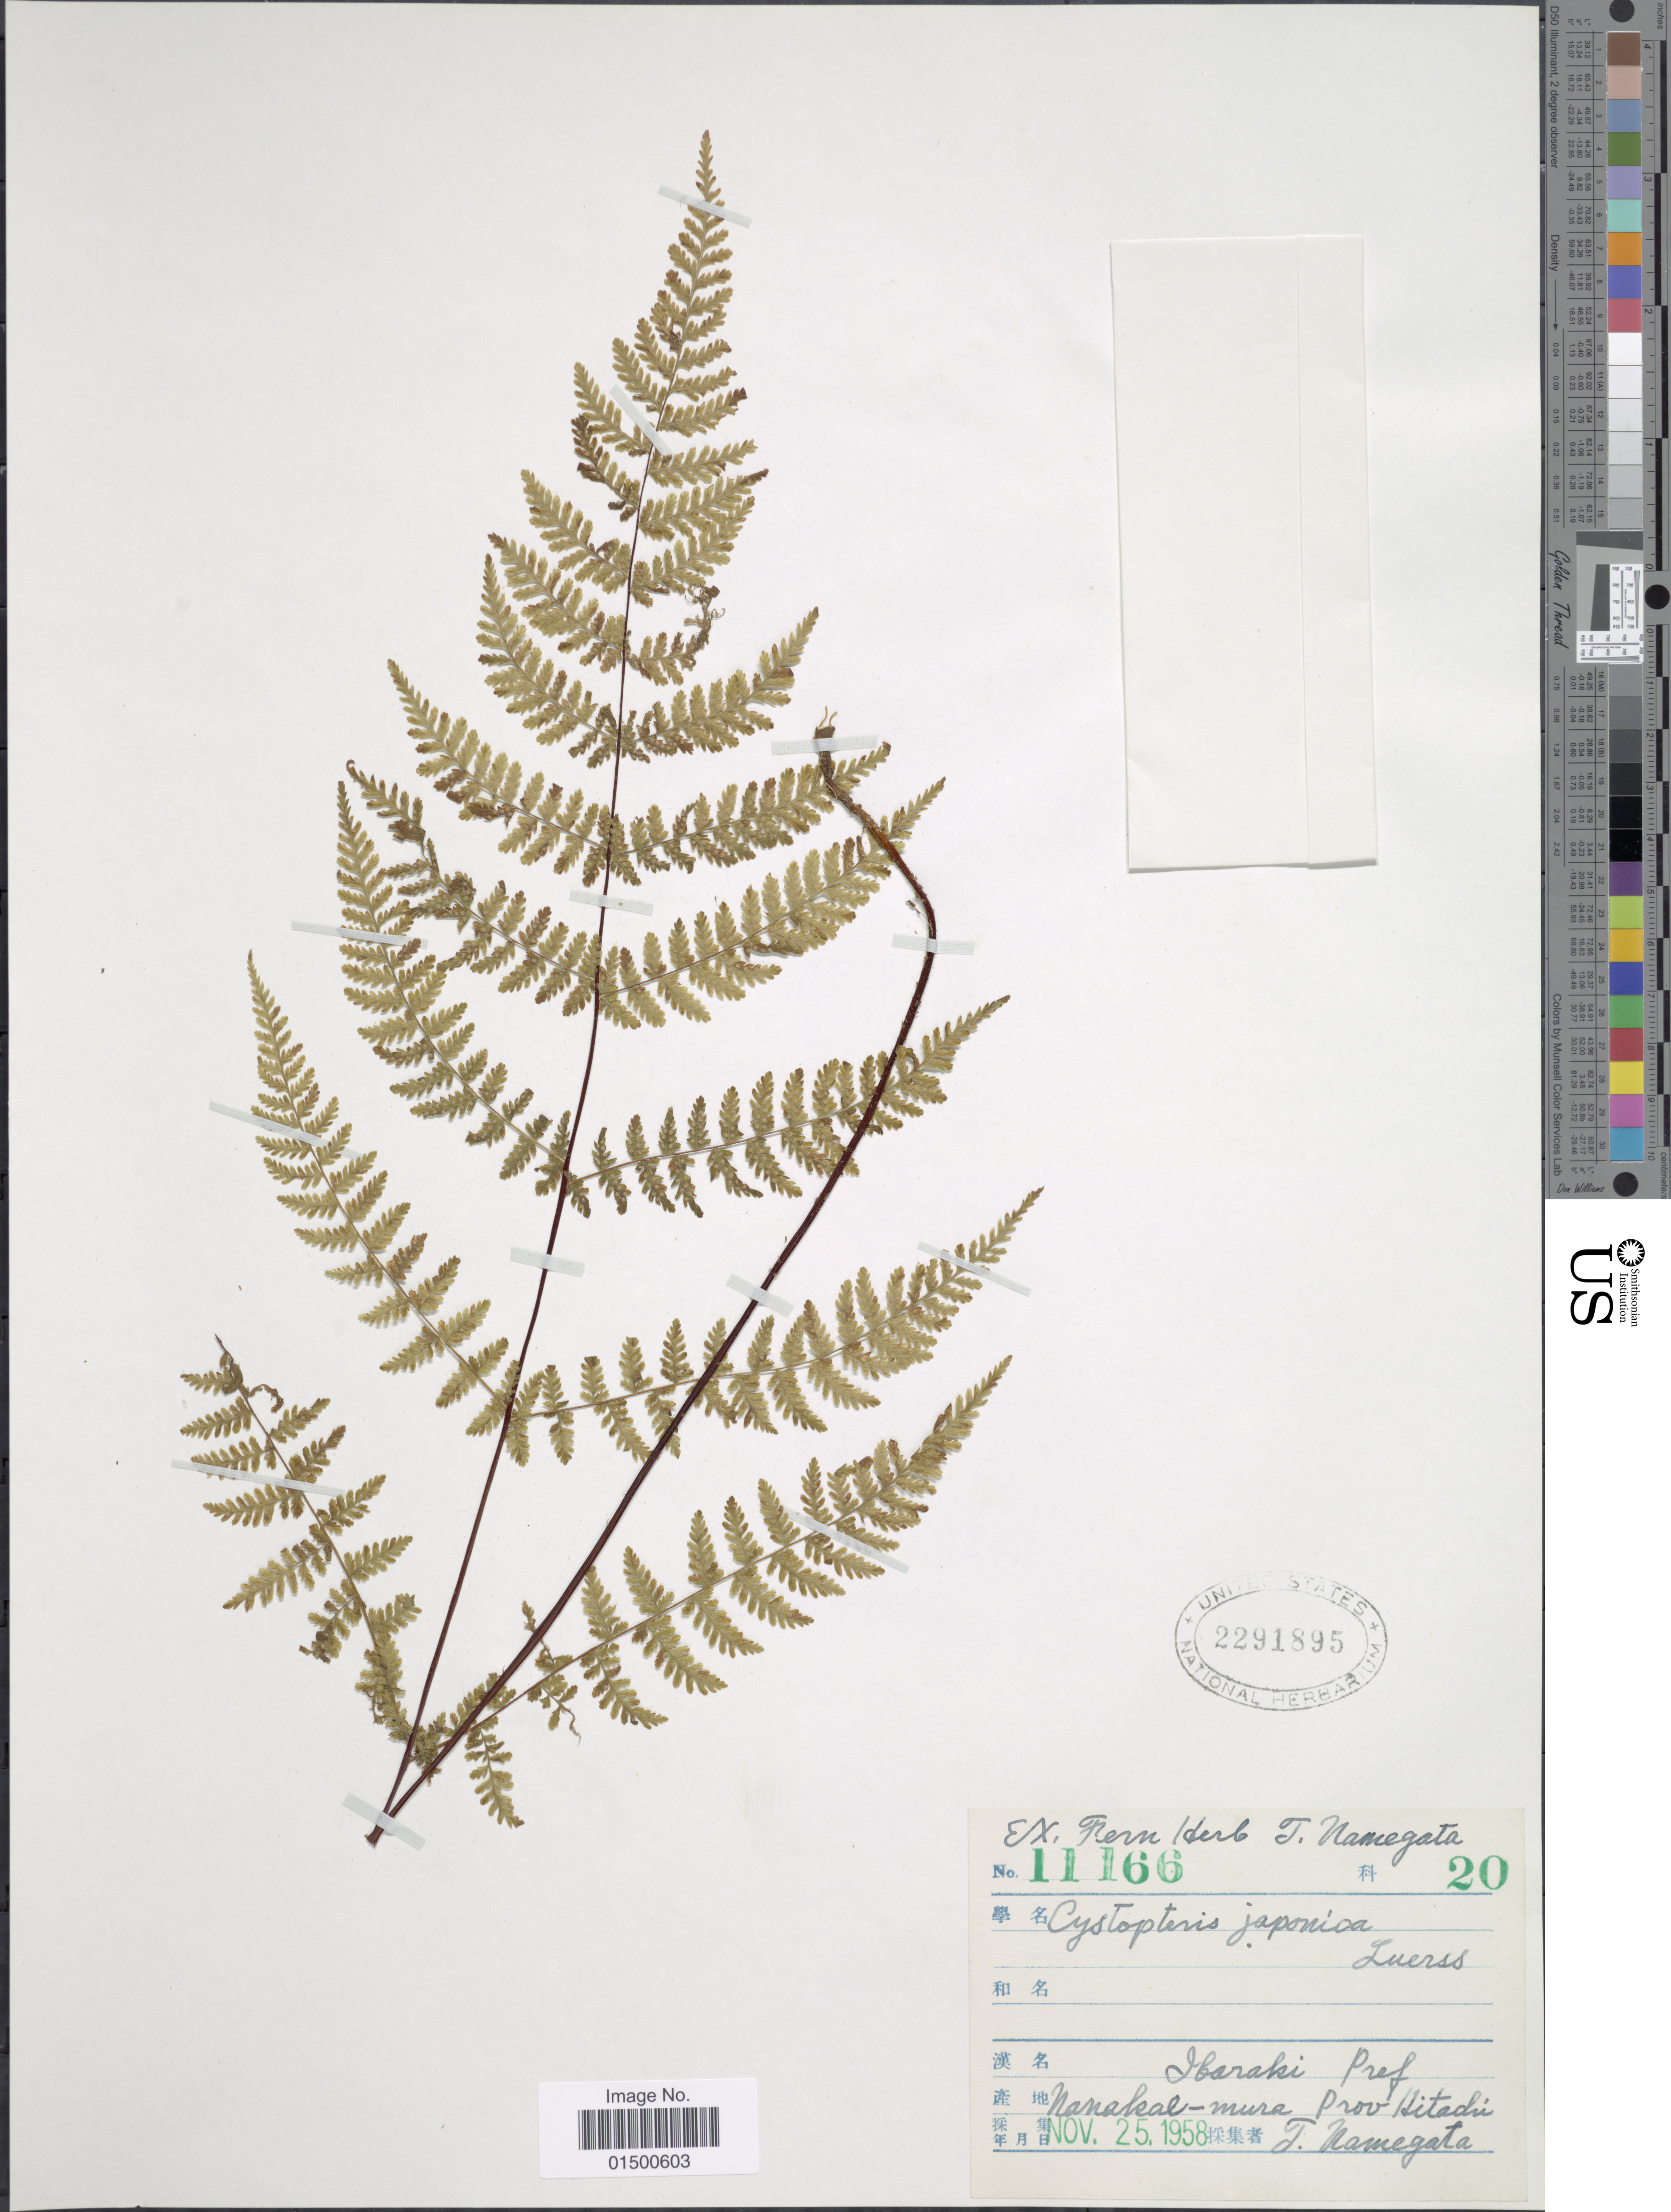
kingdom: Plantae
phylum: Tracheophyta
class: Polypodiopsida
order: Polypodiales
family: Cystopteridaceae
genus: Acystopteris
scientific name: Acystopteris japonica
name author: (Luerss.) K.M. Nakai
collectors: T. Namegata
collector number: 11166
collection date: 1958-11-25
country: Japan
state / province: Ibaraki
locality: Ibaraki Pref, Nanakae-mura, Prov. Hitachi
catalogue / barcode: US 2291895